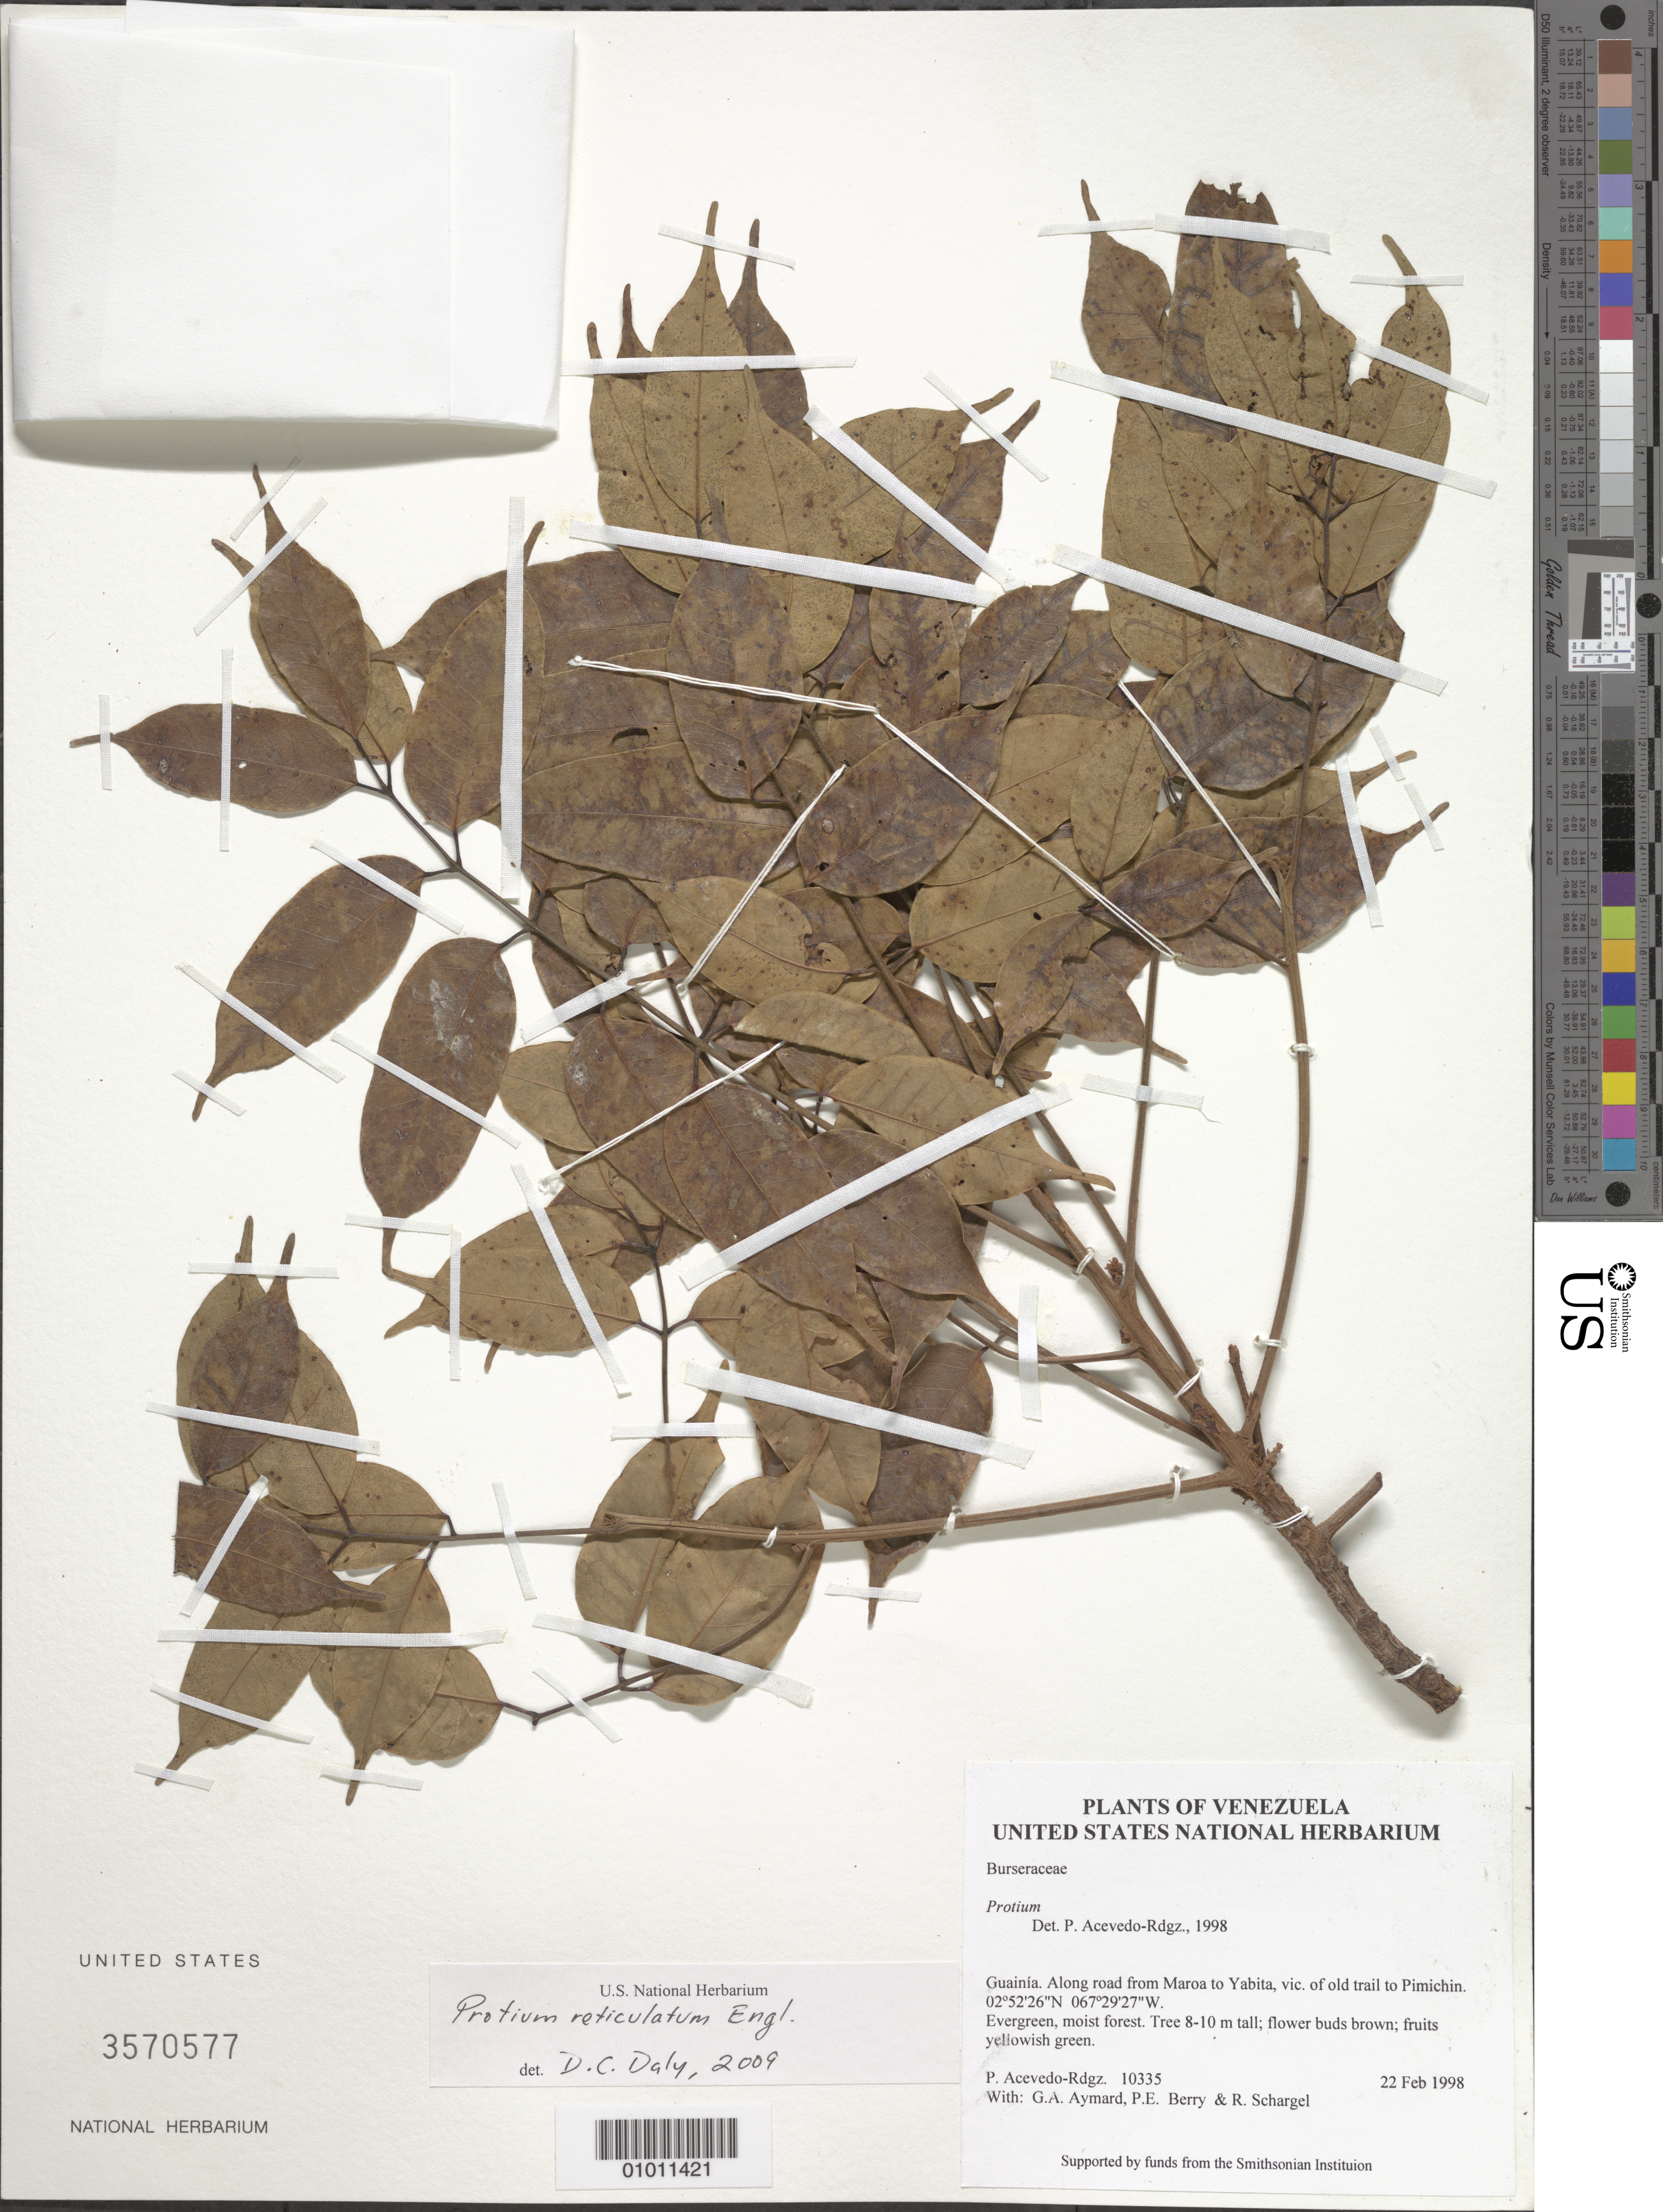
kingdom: Plantae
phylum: Tracheophyta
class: Magnoliopsida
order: Sapindales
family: Burseraceae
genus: Protium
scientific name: Protium reticulatum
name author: Engl.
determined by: Daly, D. C.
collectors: P. Acevedo-Rodr., G. A. Aymard, P. E. Berry & R. Schargel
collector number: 10335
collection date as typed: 22 Feb 1998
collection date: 1998-02-22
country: Venezuela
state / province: Amazonas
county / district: Maroa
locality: Along road from Maroa to Yabita, vic. of old trail to Pimichin.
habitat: Evergreen, moist forest.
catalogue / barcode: US 3570577